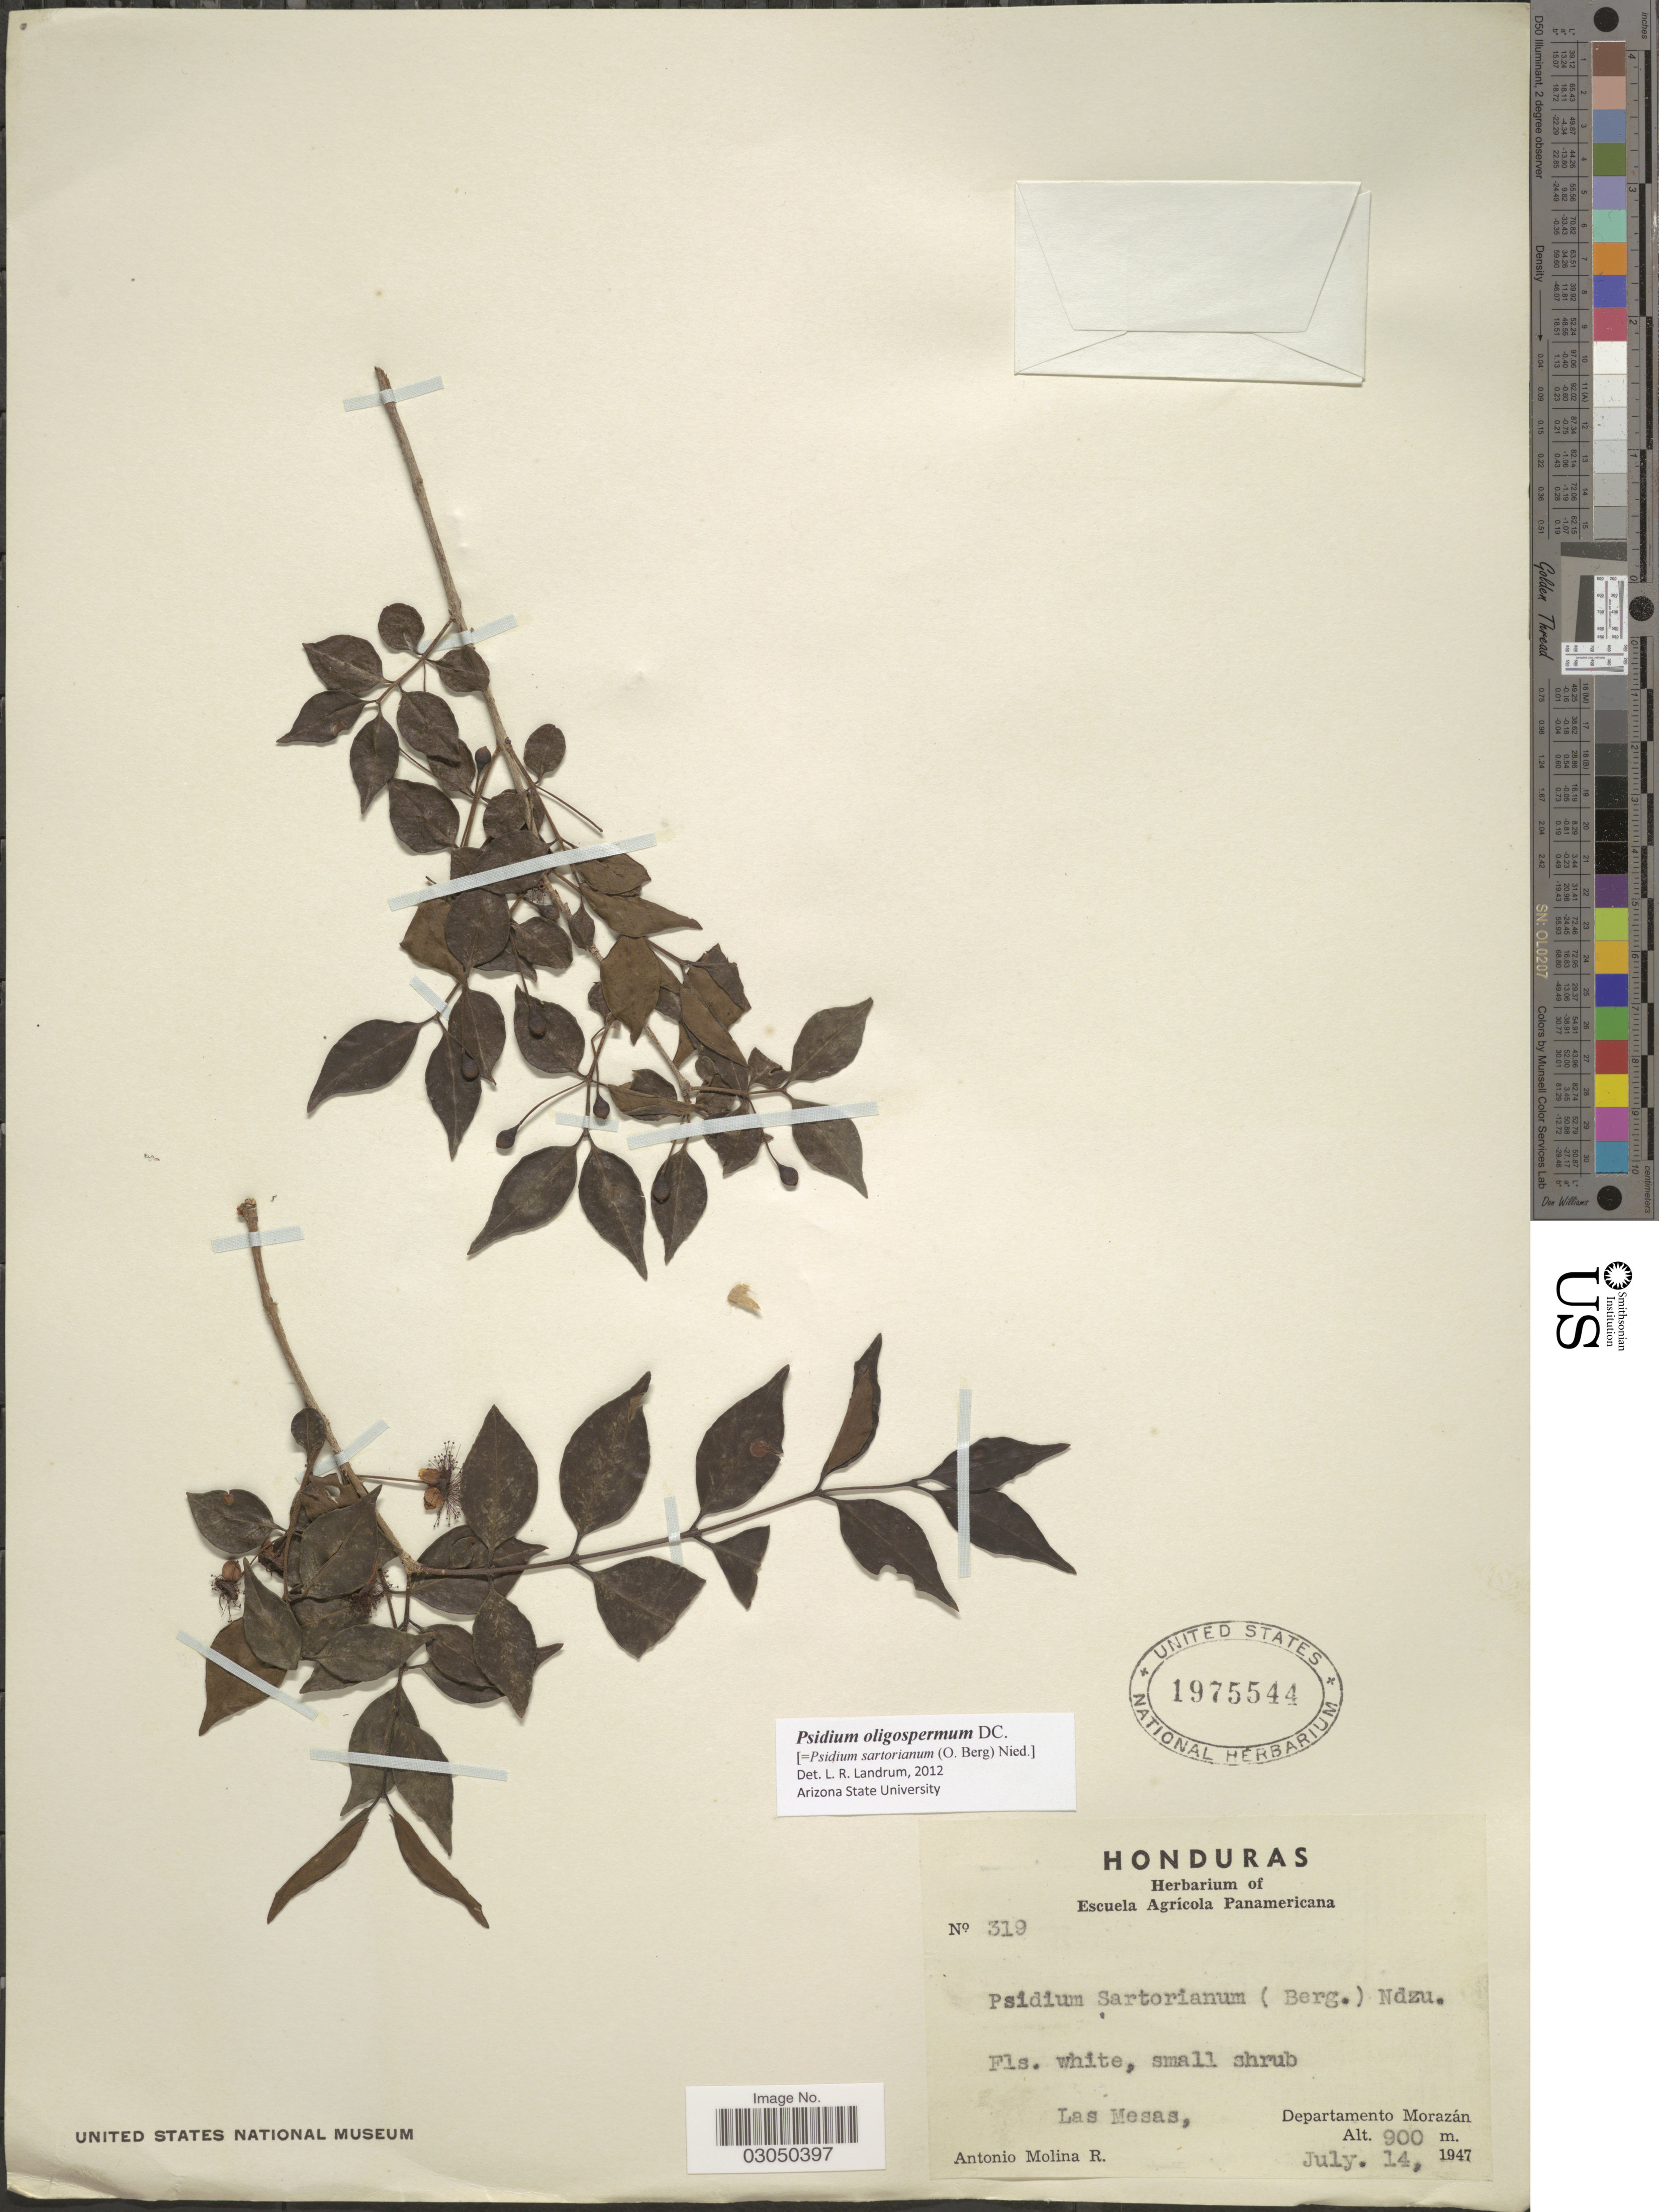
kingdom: Plantae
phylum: Tracheophyta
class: Magnoliopsida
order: Myrtales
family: Myrtaceae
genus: Psidium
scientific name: Psidium oligospermum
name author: Mart. ex DC.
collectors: A. Molina R.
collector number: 319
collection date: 1947-07-14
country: Honduras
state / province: Fco. Morazán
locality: Las Mesas, Departamento Morazán.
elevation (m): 900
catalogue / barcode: US 1975544